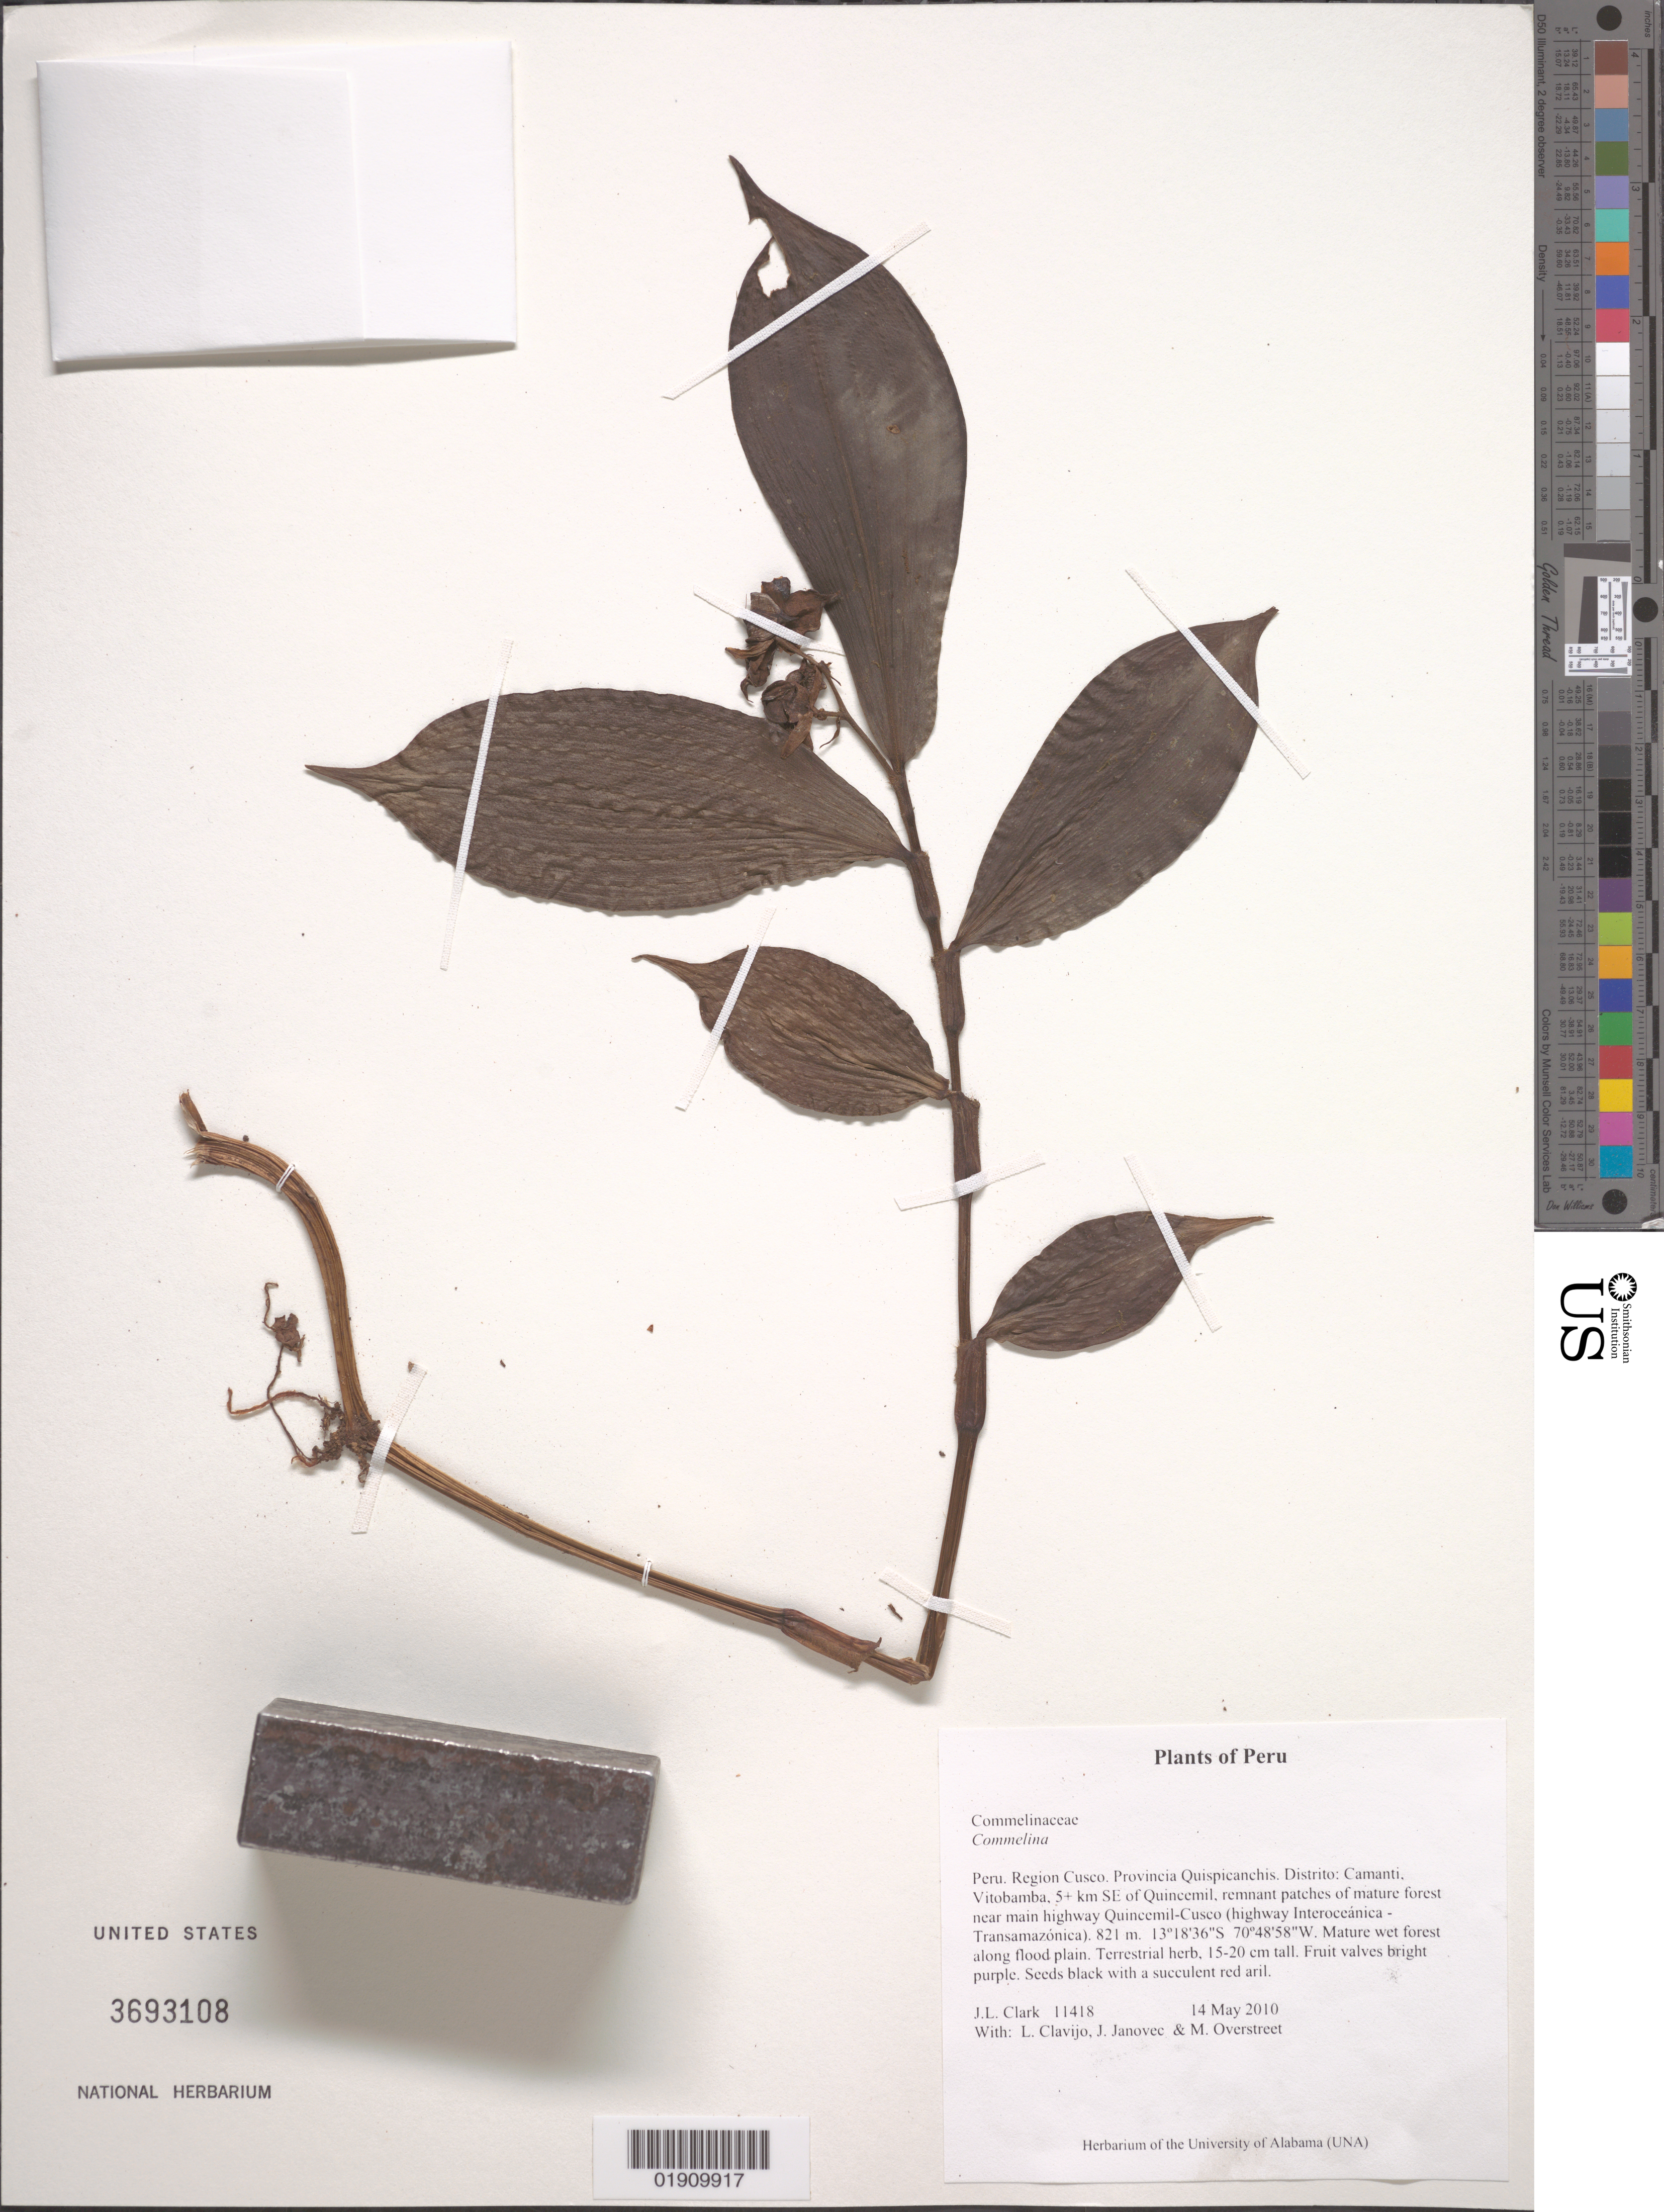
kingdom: Plantae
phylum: Tracheophyta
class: Liliopsida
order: Commelinales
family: Commelinaceae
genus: Commelina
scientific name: Commelina sp.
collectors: J. L. Clark, L. Clavijo, J. Janovee & M. Overstreet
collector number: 11418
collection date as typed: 14 May 2010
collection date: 2010-05-14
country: Peru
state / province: Cusco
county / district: Quispicanchis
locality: Peru. Region Cusco. Provincia Quispicanchis. Distrito: Camanti, Vitobamba, 5+km SE of Quincemil, remnant patches of mature forest near main highway Quincemil-Cusco (highway Interoceanica-Transamazonica).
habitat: Mature wet forest along flood plain.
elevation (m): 821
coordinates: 13°18'36"S, 70°45'58"W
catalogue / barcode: US 3693108